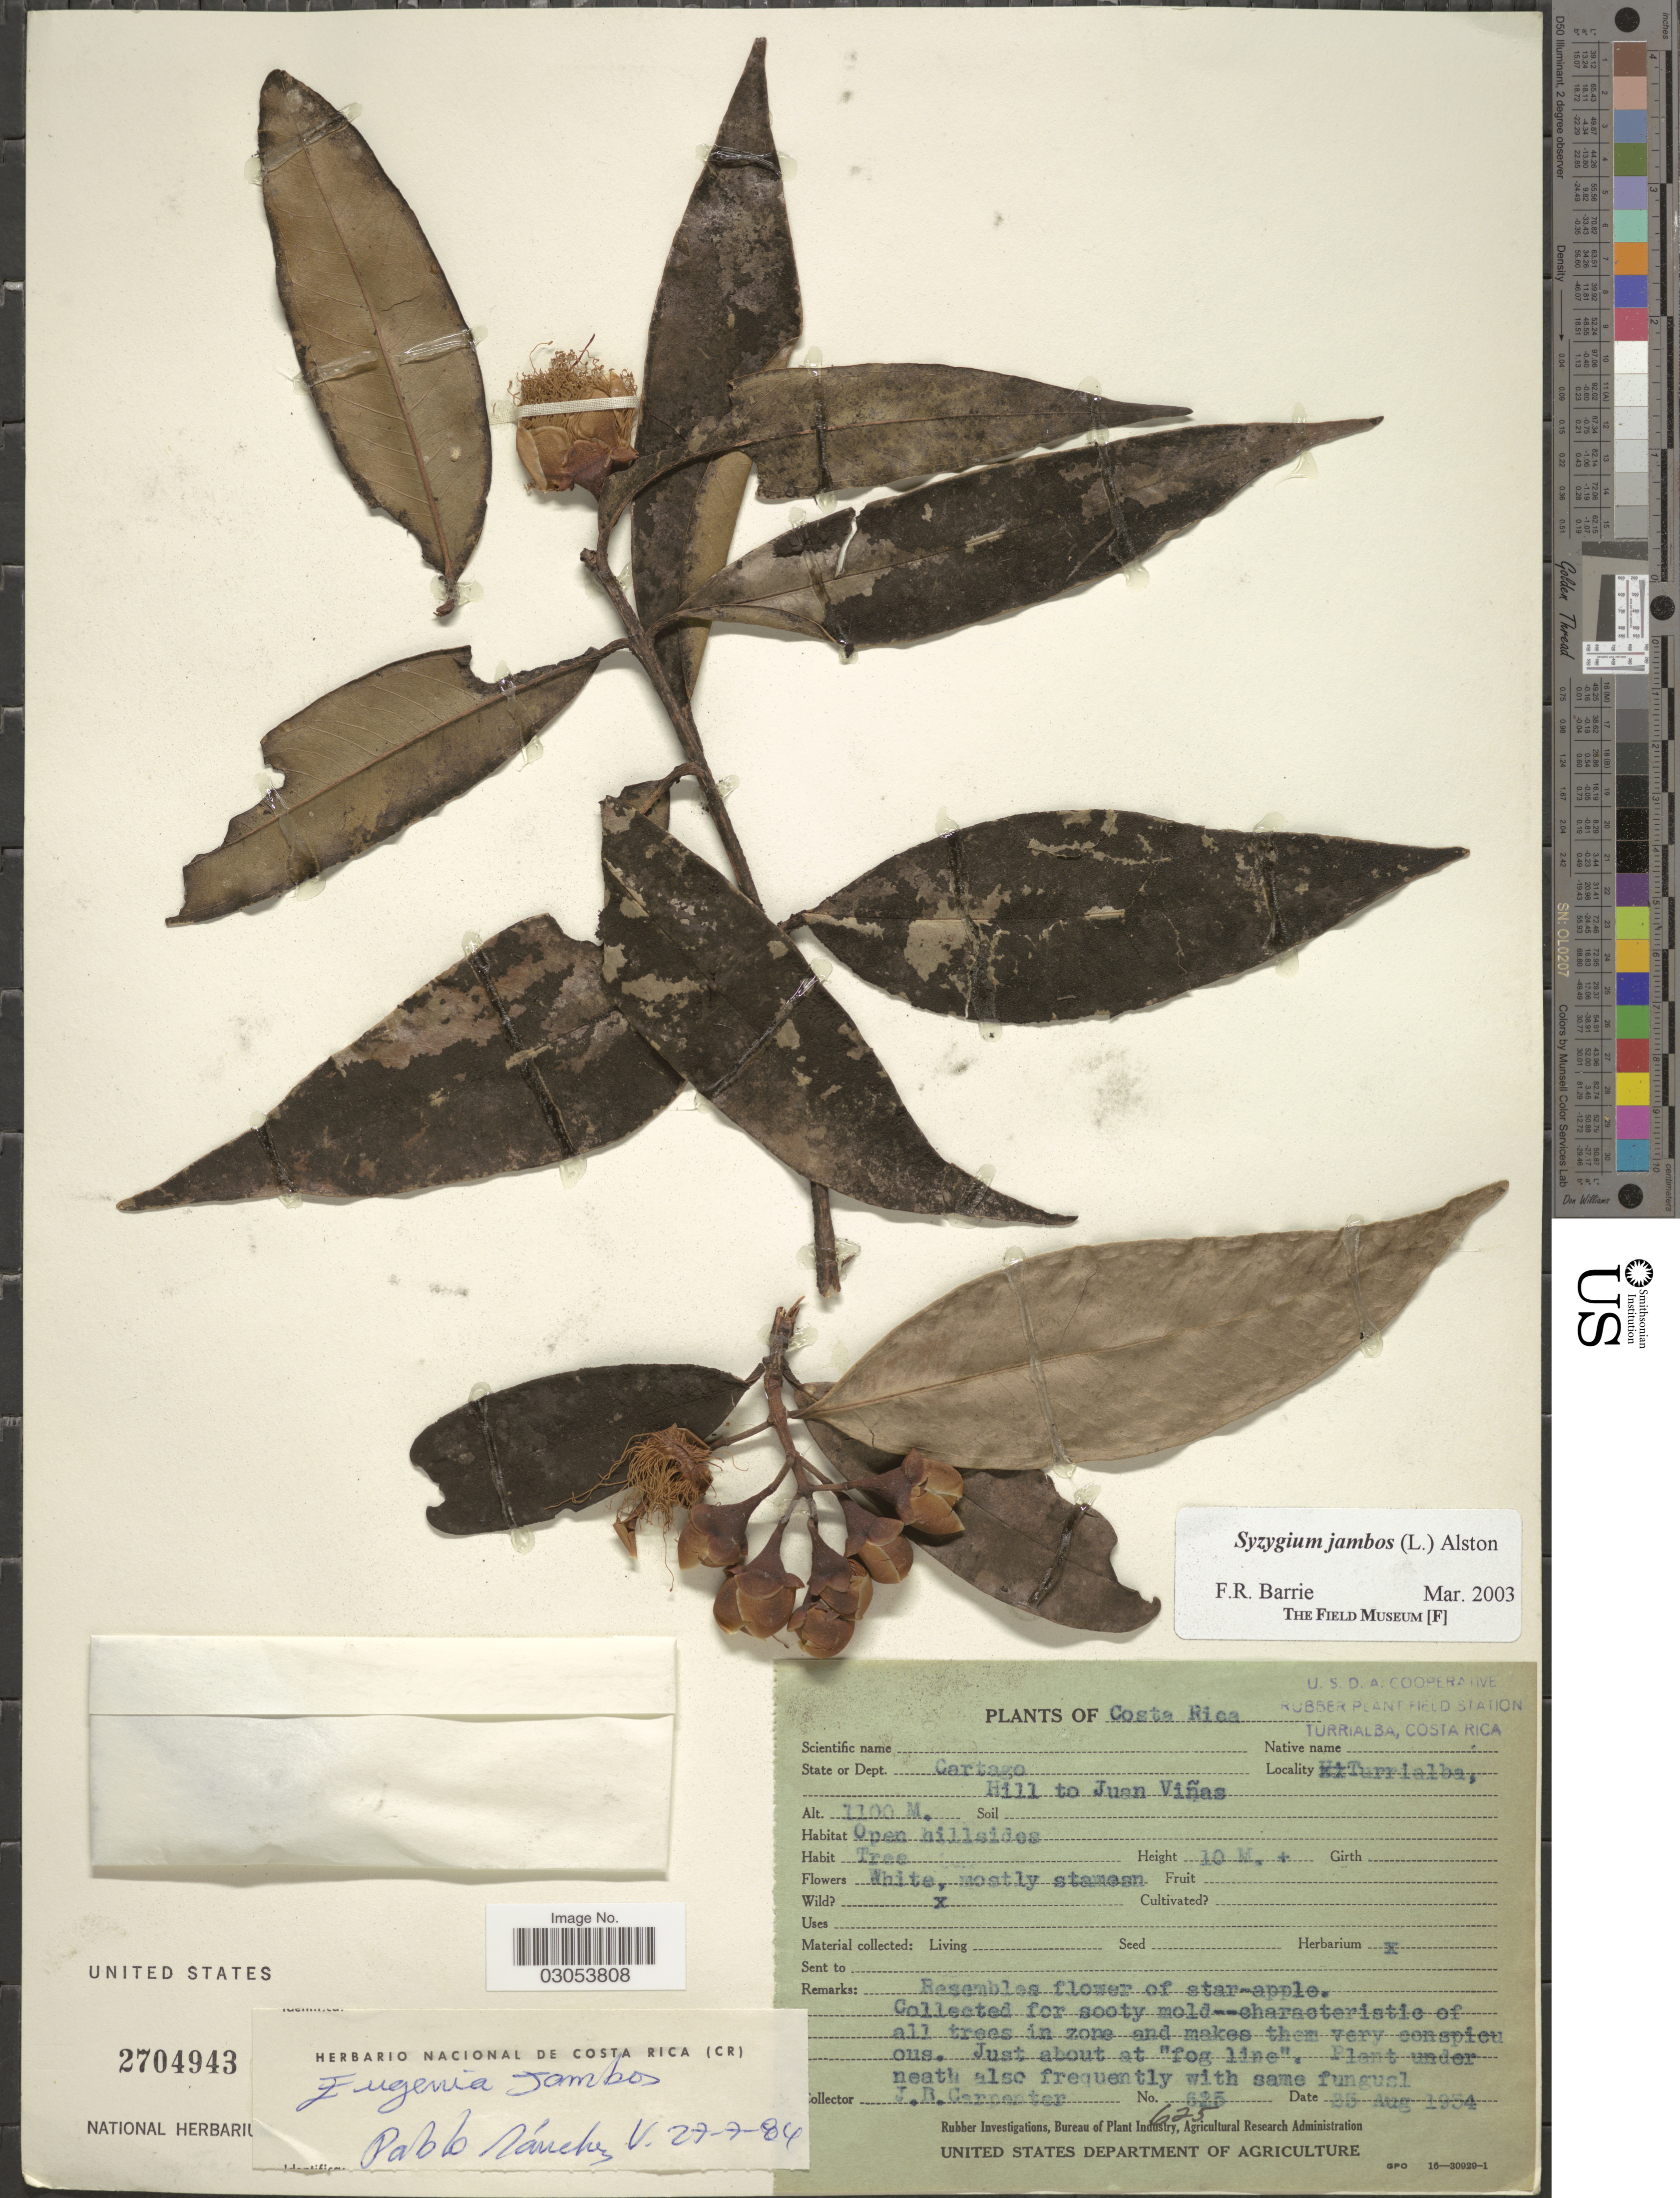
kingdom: Plantae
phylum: Tracheophyta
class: Magnoliopsida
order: Myrtales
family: Myrtaceae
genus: Syzygium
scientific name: Syzygium jambos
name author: (L.) Alston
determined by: Barrie, F. R.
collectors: J. Carpenter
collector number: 625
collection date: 1954-08-25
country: Costa Rica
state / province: Cartago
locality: State or Dept. Cartago. Turrialba, Hill to Juan Viñas.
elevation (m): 1100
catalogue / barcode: US 2704943